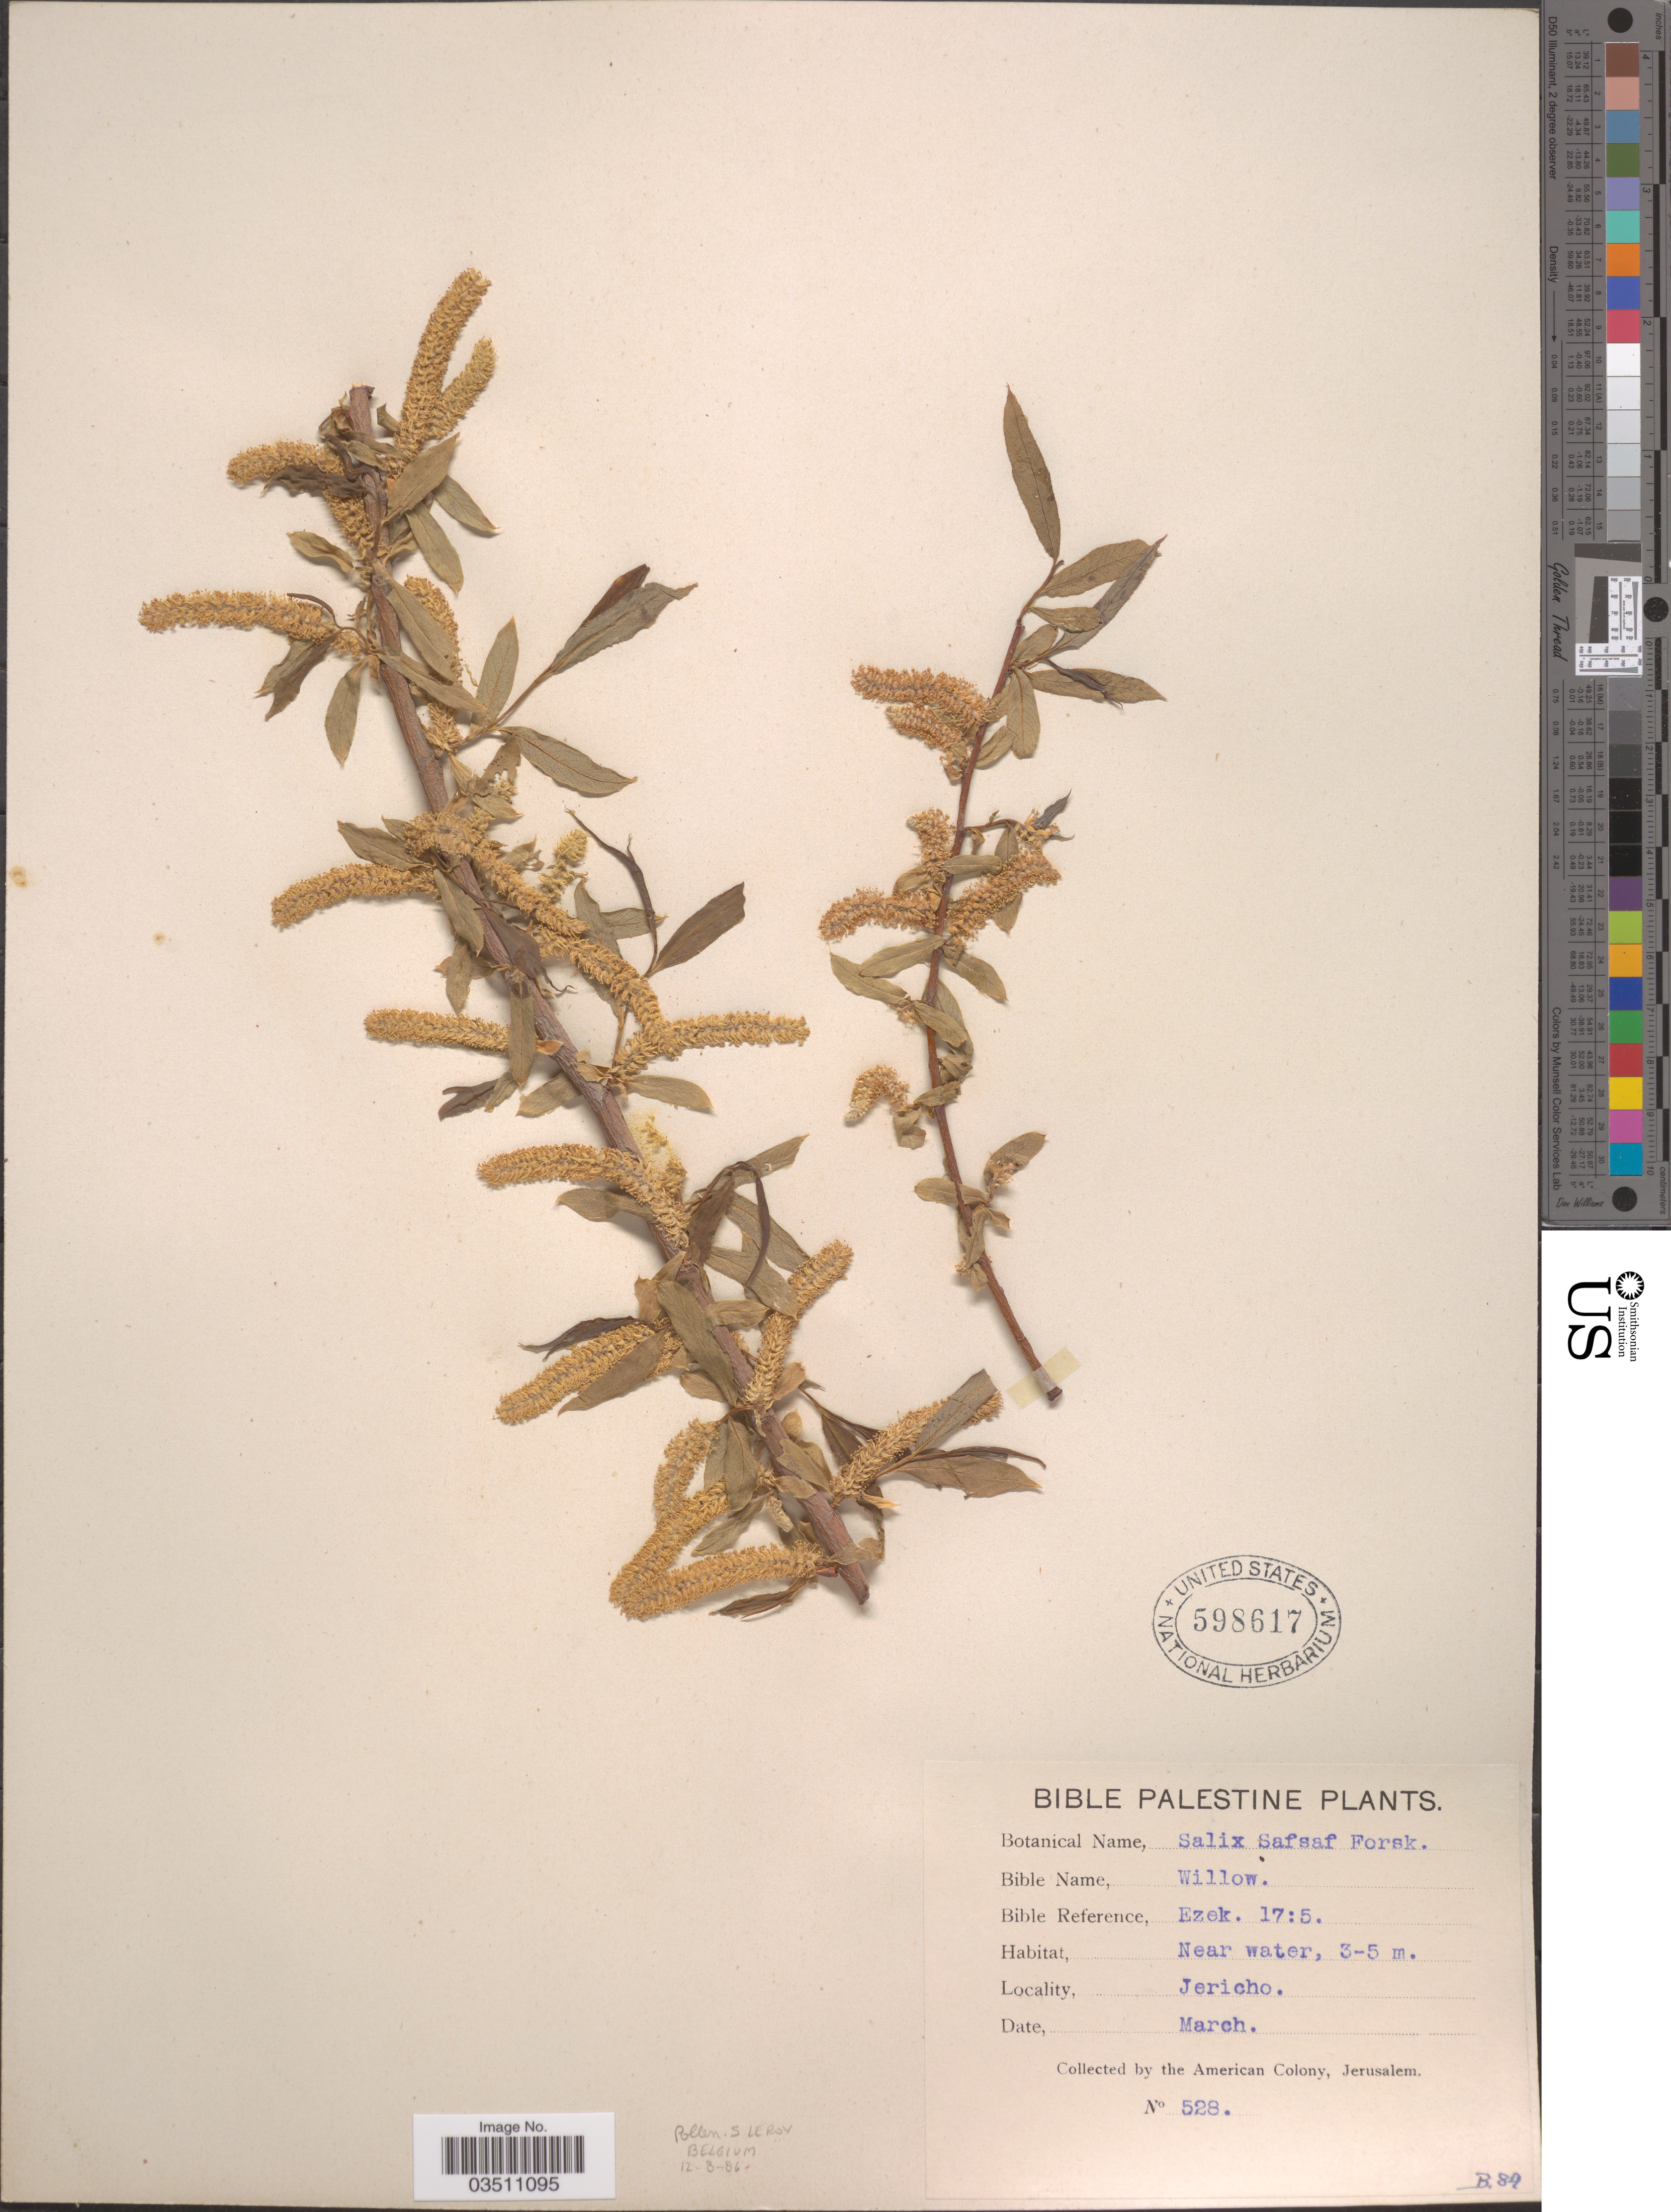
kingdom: Plantae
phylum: Tracheophyta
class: Magnoliopsida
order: Malpighiales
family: Salicaceae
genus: Salix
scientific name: Salix safsaf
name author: Forssk.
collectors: The American Colony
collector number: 528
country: Israel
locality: Palestine. Jericho.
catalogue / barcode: US 598617